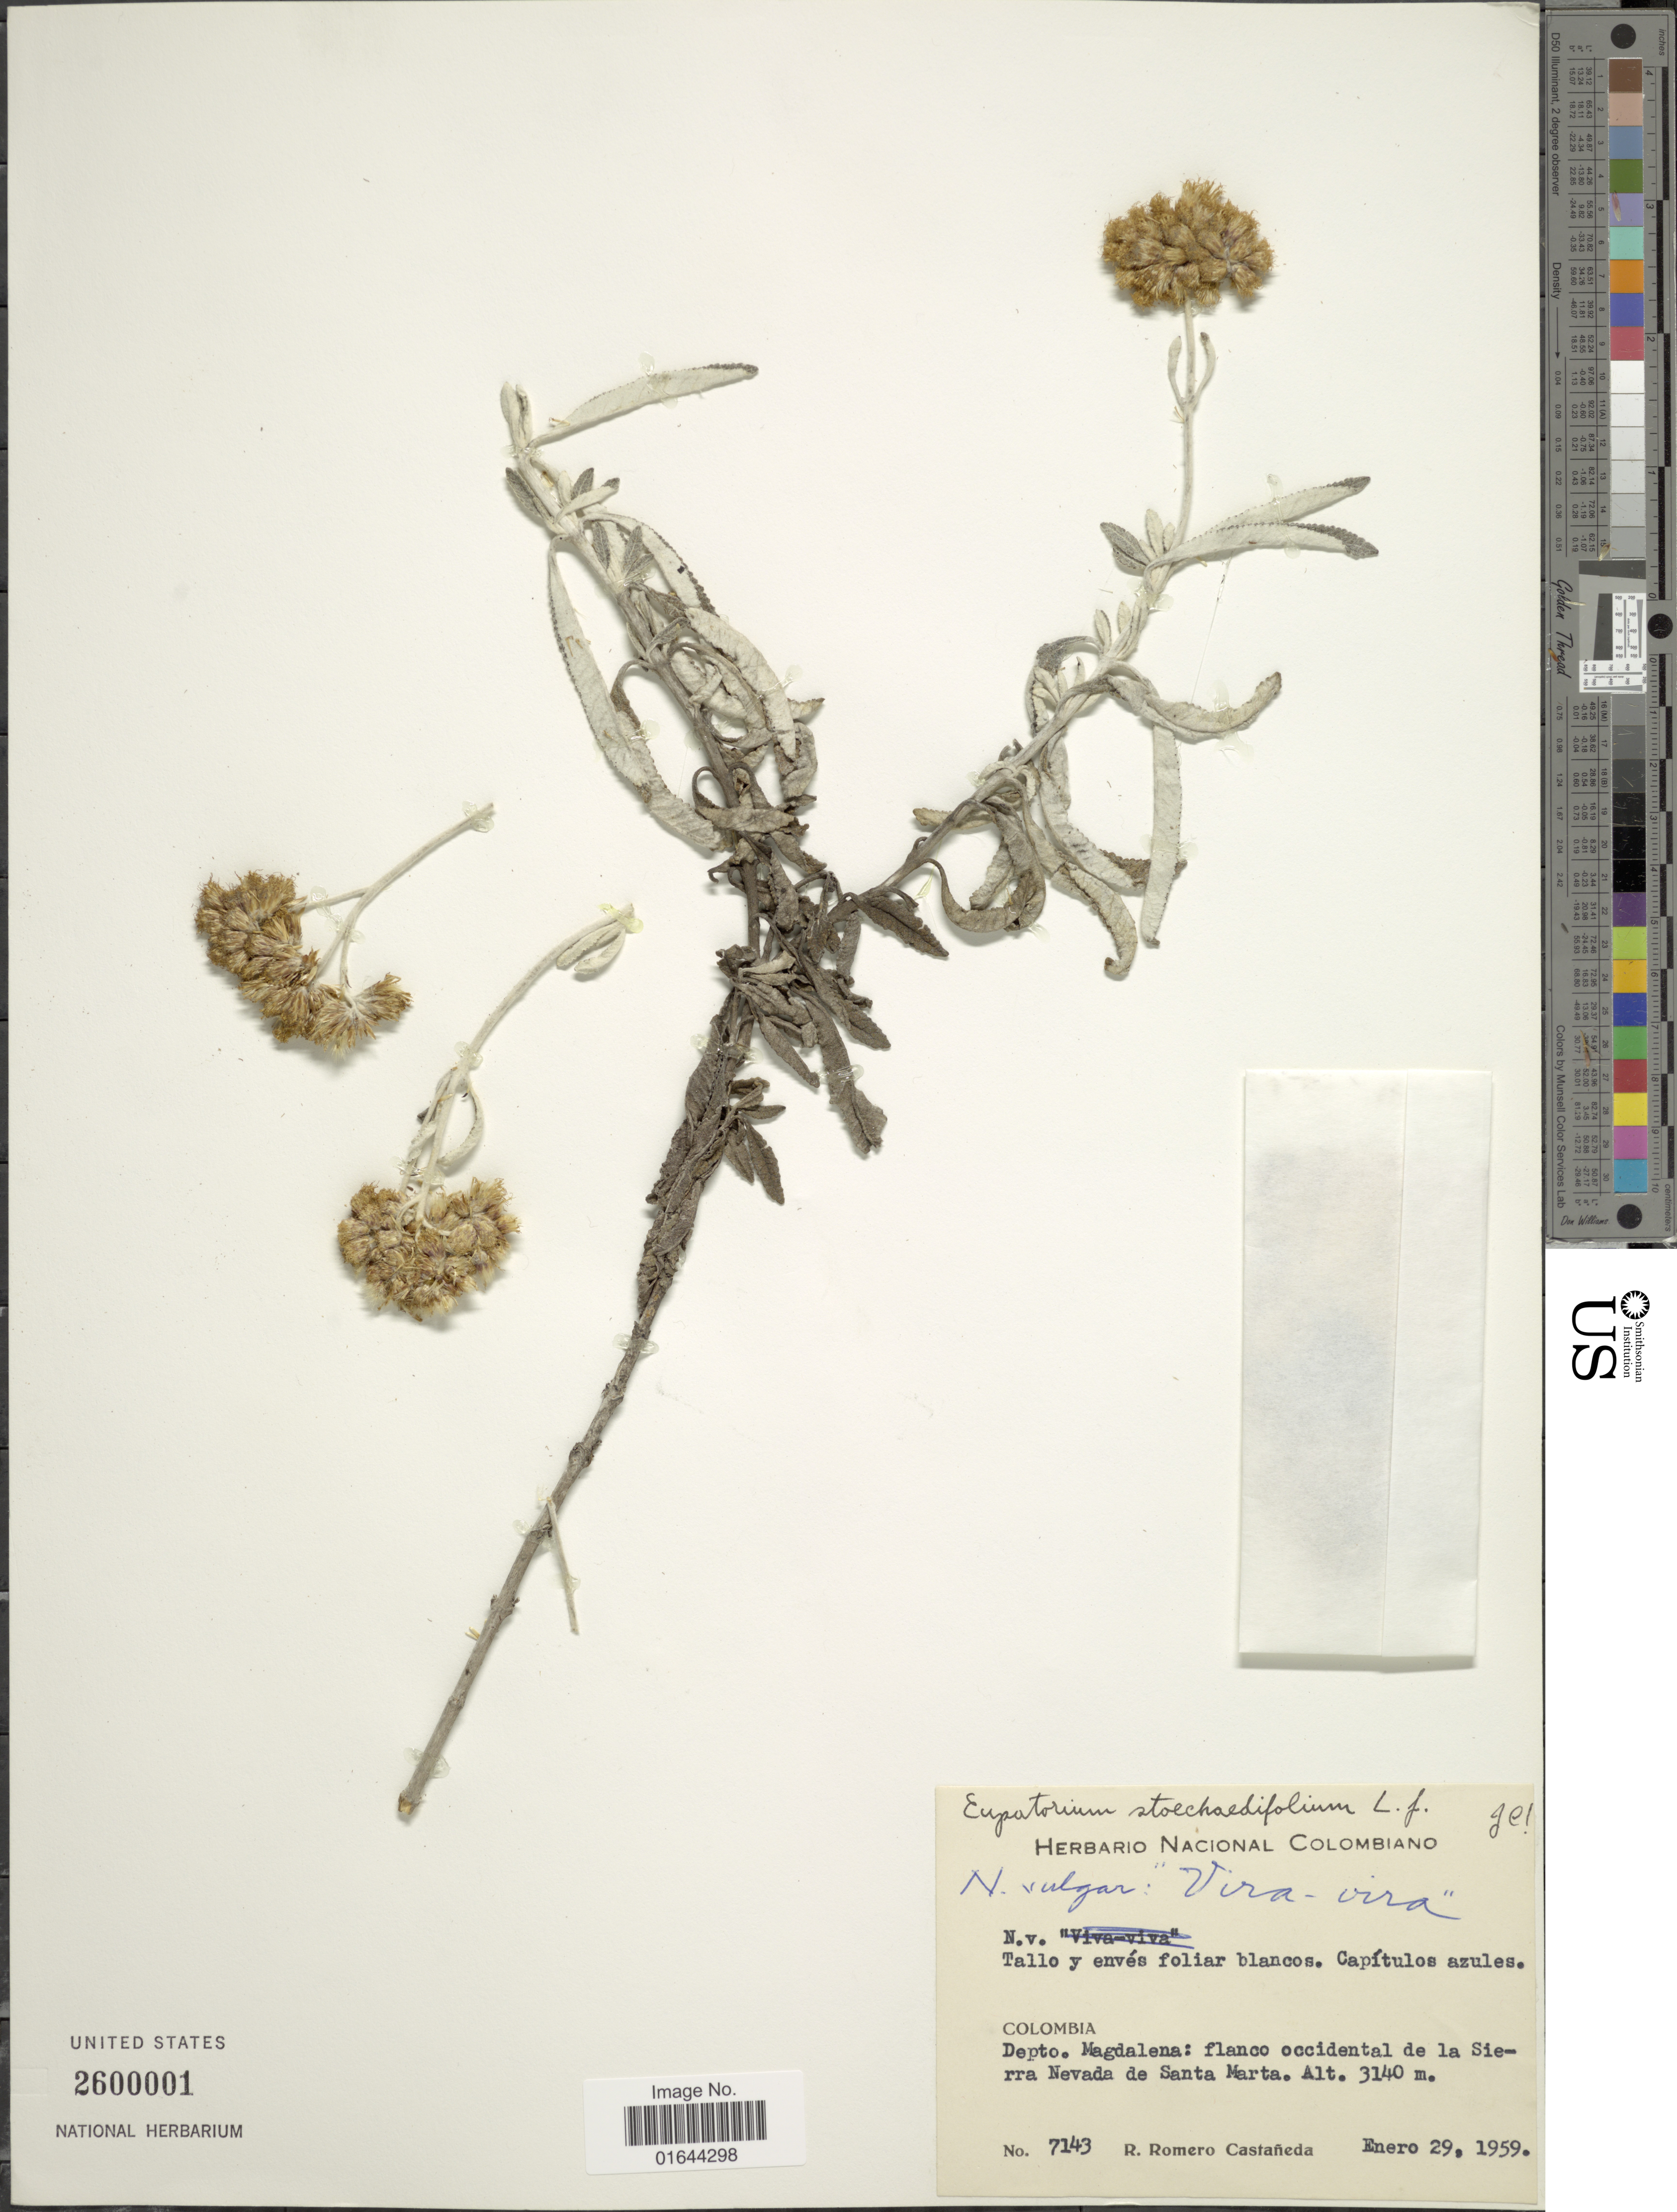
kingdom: Plantae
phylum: Tracheophyta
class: Magnoliopsida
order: Asterales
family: Asteraceae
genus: Lourteigia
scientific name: Lourteigia stoechadifolia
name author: (L. f.) R.M. King & H. Rob.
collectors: R. Romero Castañeda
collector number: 7143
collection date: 1959-01-29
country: Colombia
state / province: Magdalena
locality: Colombia, Depto. Magdalena: flanco occidenta de la Sierra Nevada de Santa Marta.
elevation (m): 3140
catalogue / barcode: US 2600001